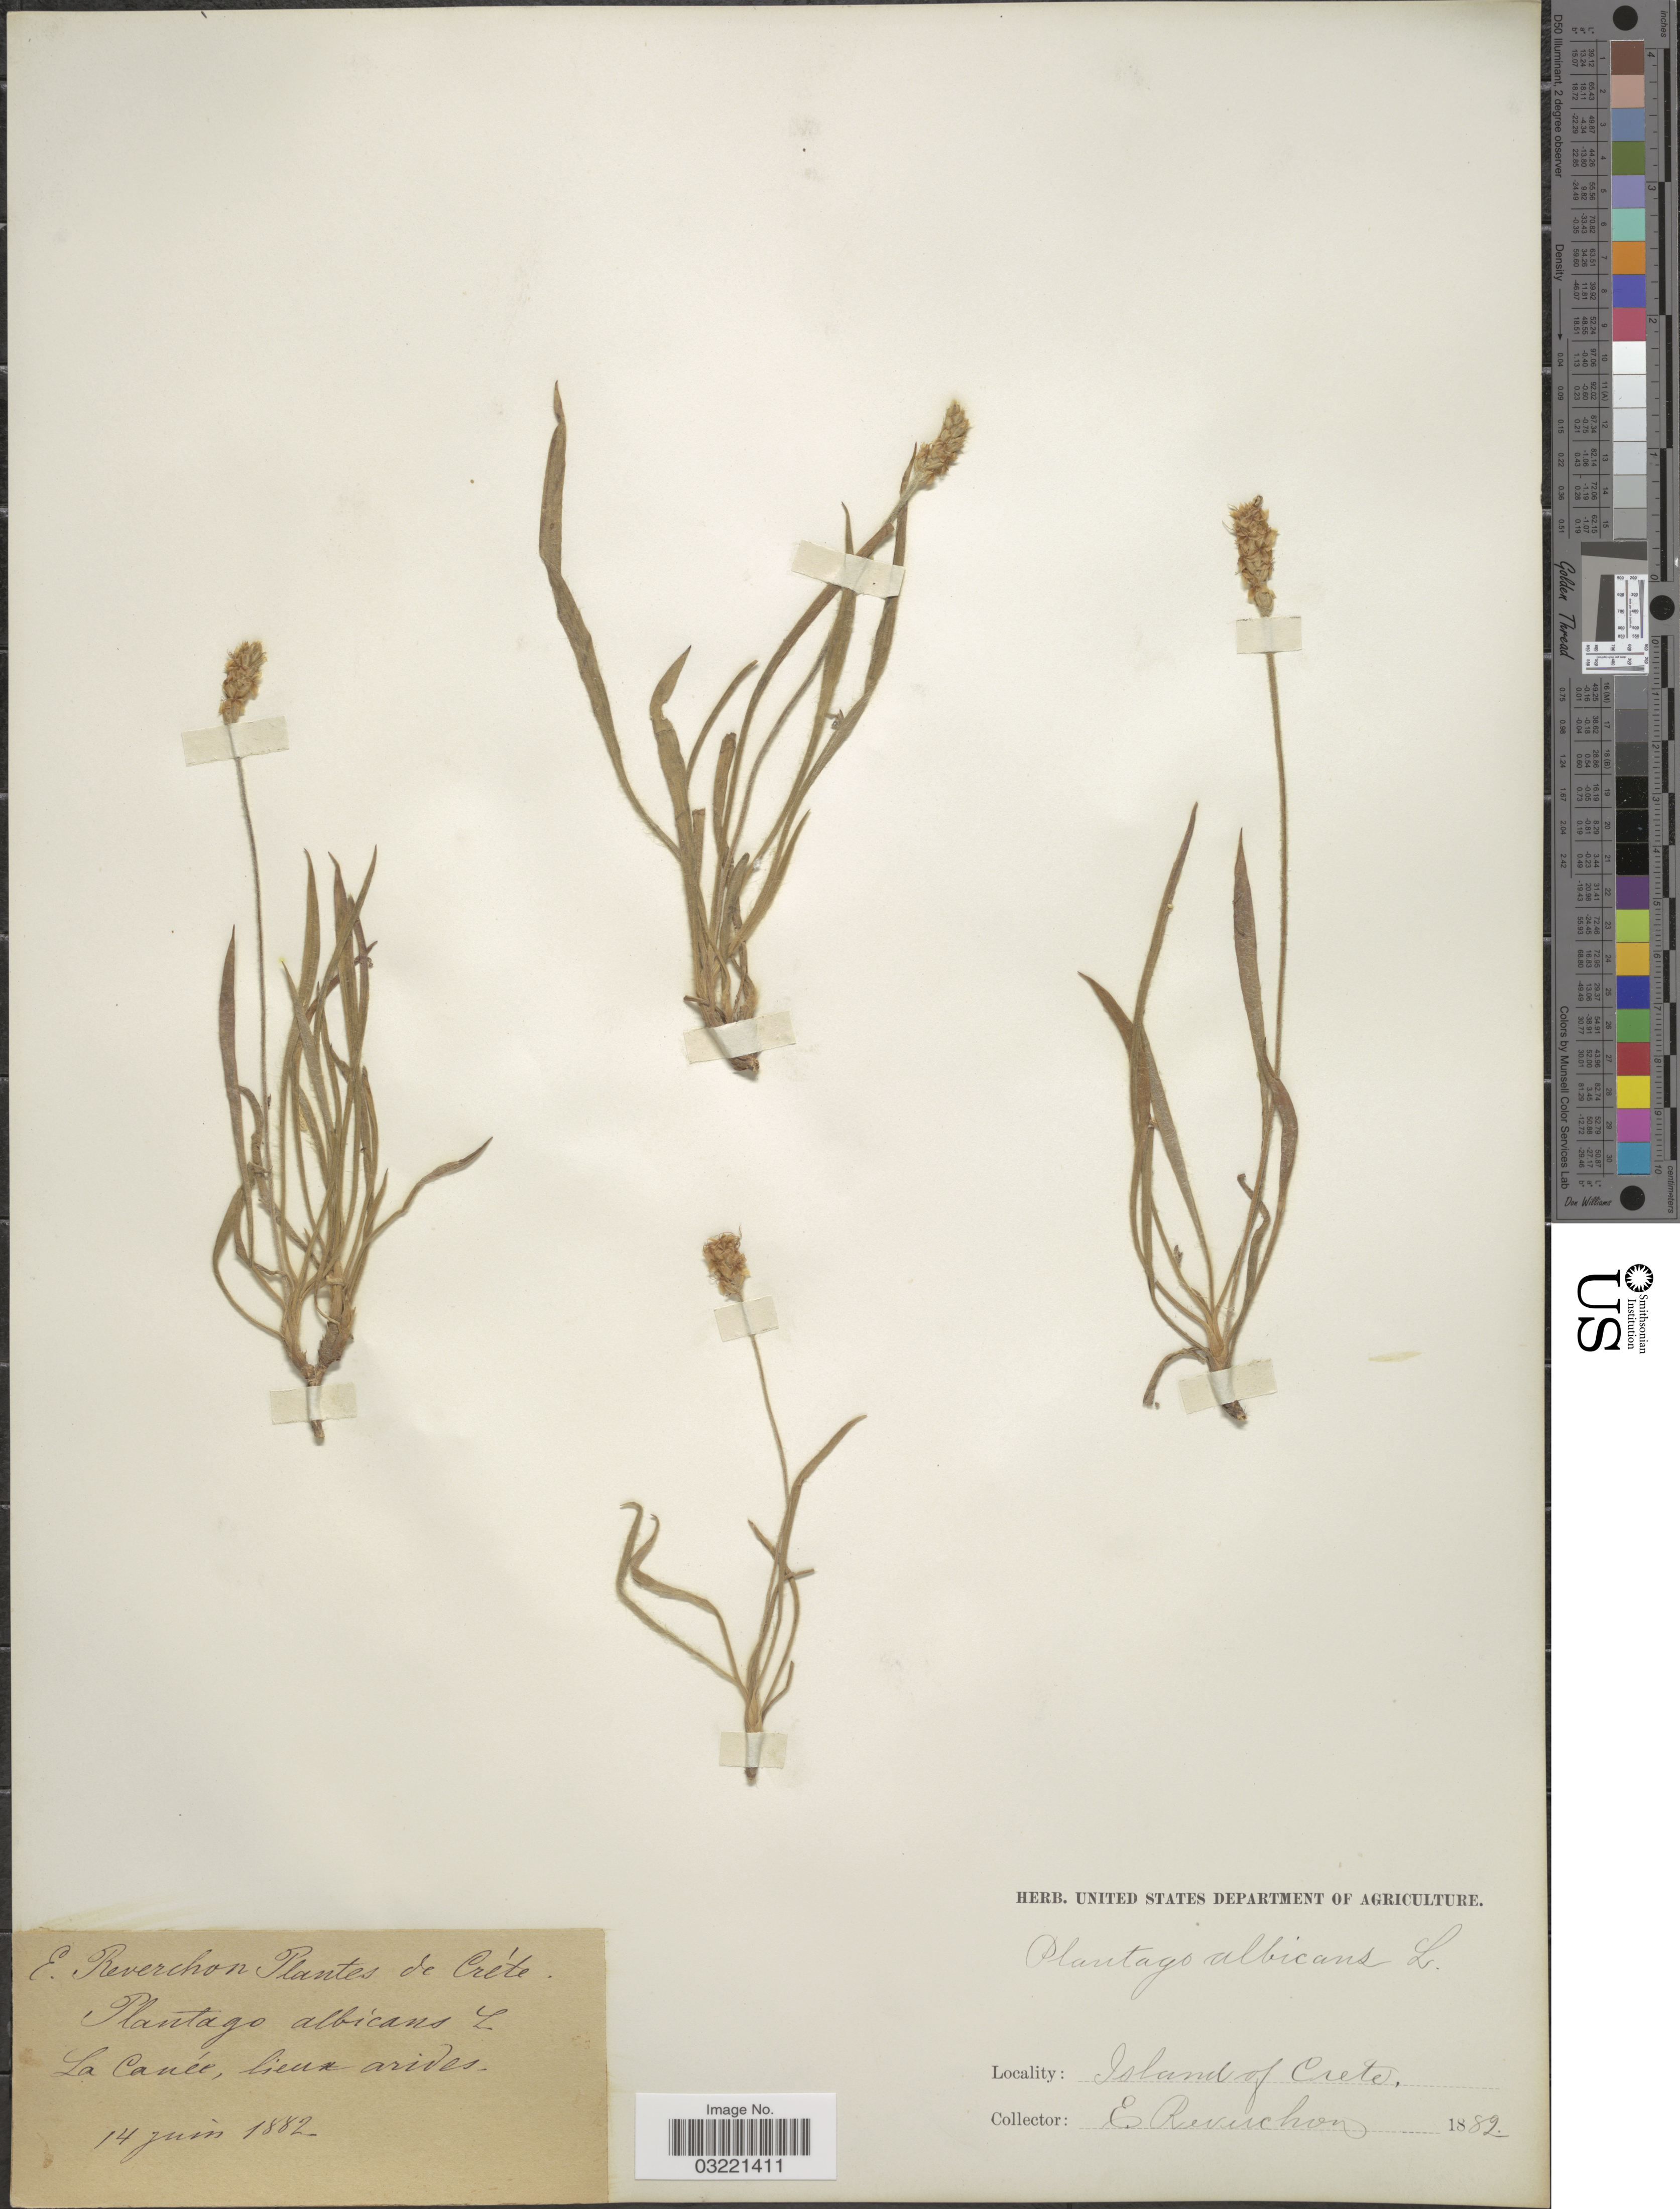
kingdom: Plantae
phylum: Tracheophyta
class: Magnoliopsida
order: Lamiales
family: Plantaginaceae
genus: Plantago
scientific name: Plantago albicans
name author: L.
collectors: E. Reverchon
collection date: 1882-06-14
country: Greece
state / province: Crete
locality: La Canée, lieux arrides. Island of Crete.